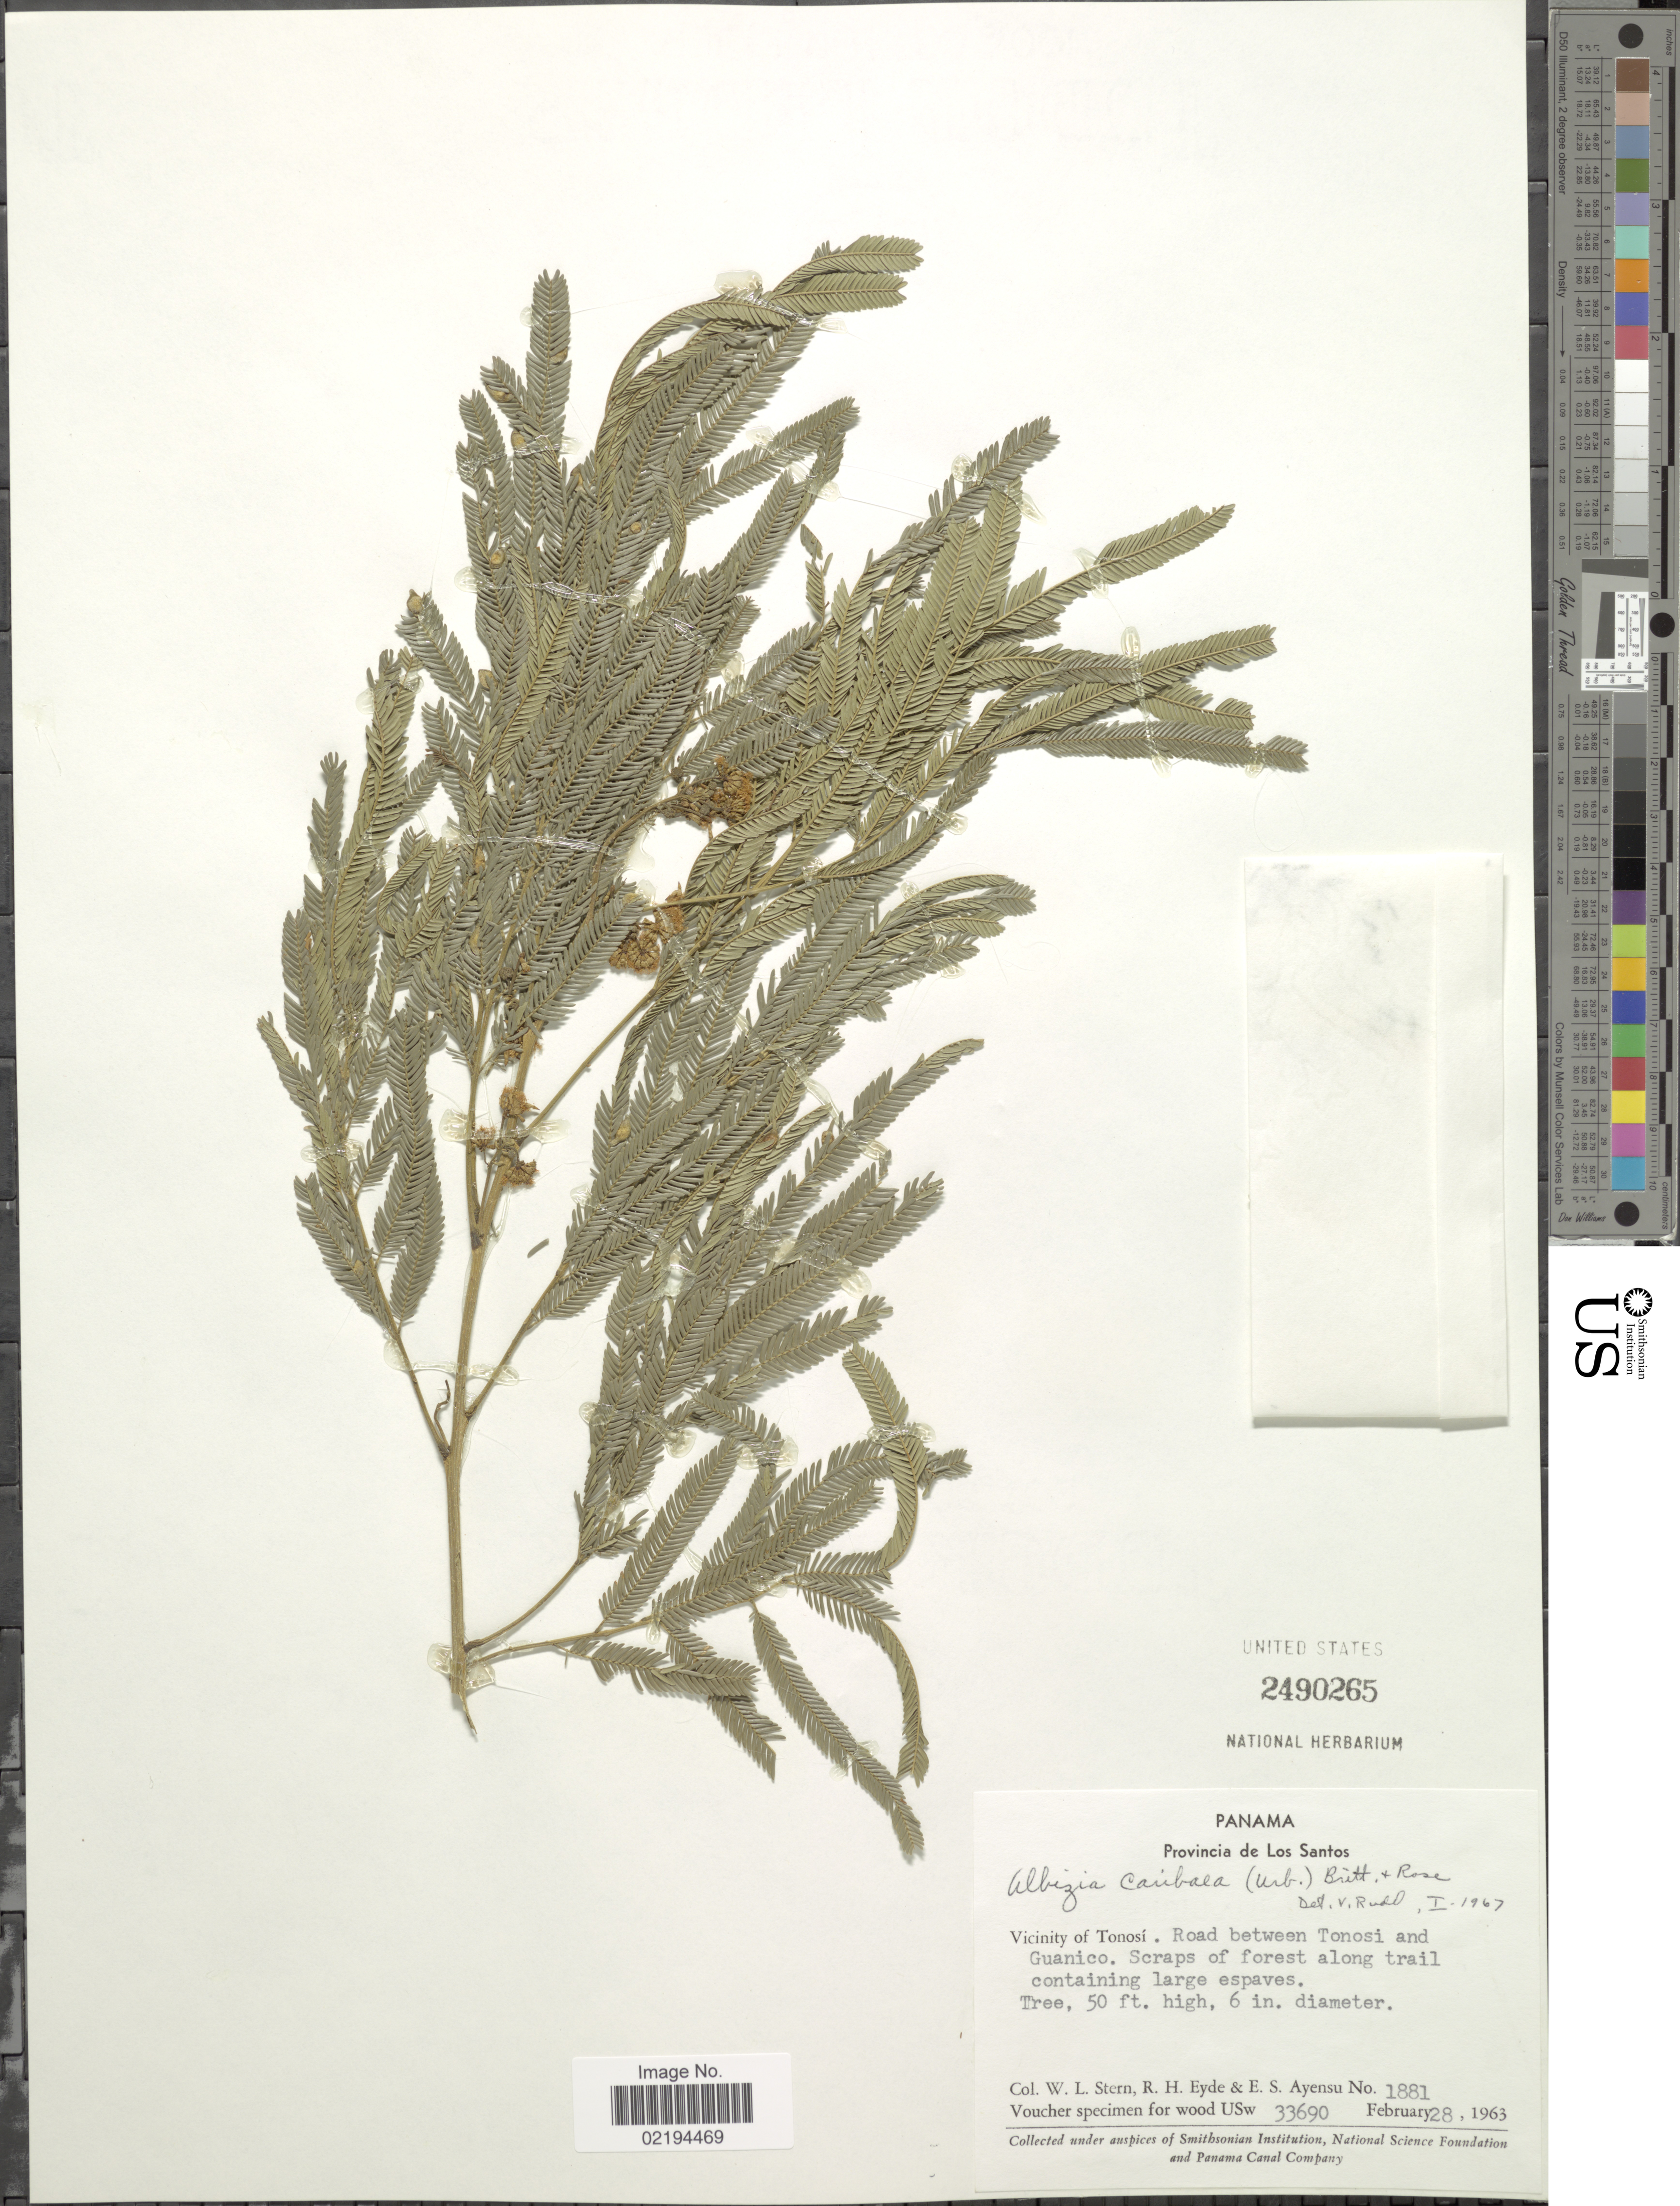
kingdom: Plantae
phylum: Tracheophyta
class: Magnoliopsida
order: Fabales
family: Fabaceae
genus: Pseudalbizzia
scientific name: Pseudalbizzia niopoides var. niopoides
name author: (Spruce ex Benth.) Koenen & Duno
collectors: W. L. Stern, R. H. Eyde & E. S. Ayensu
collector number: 1881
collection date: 1963-02-28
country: Panama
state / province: Los Santos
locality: Vicinity of Tonosi, road between Tonosi and Guanico, scraps of forest along trail.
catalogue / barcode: US 2490265